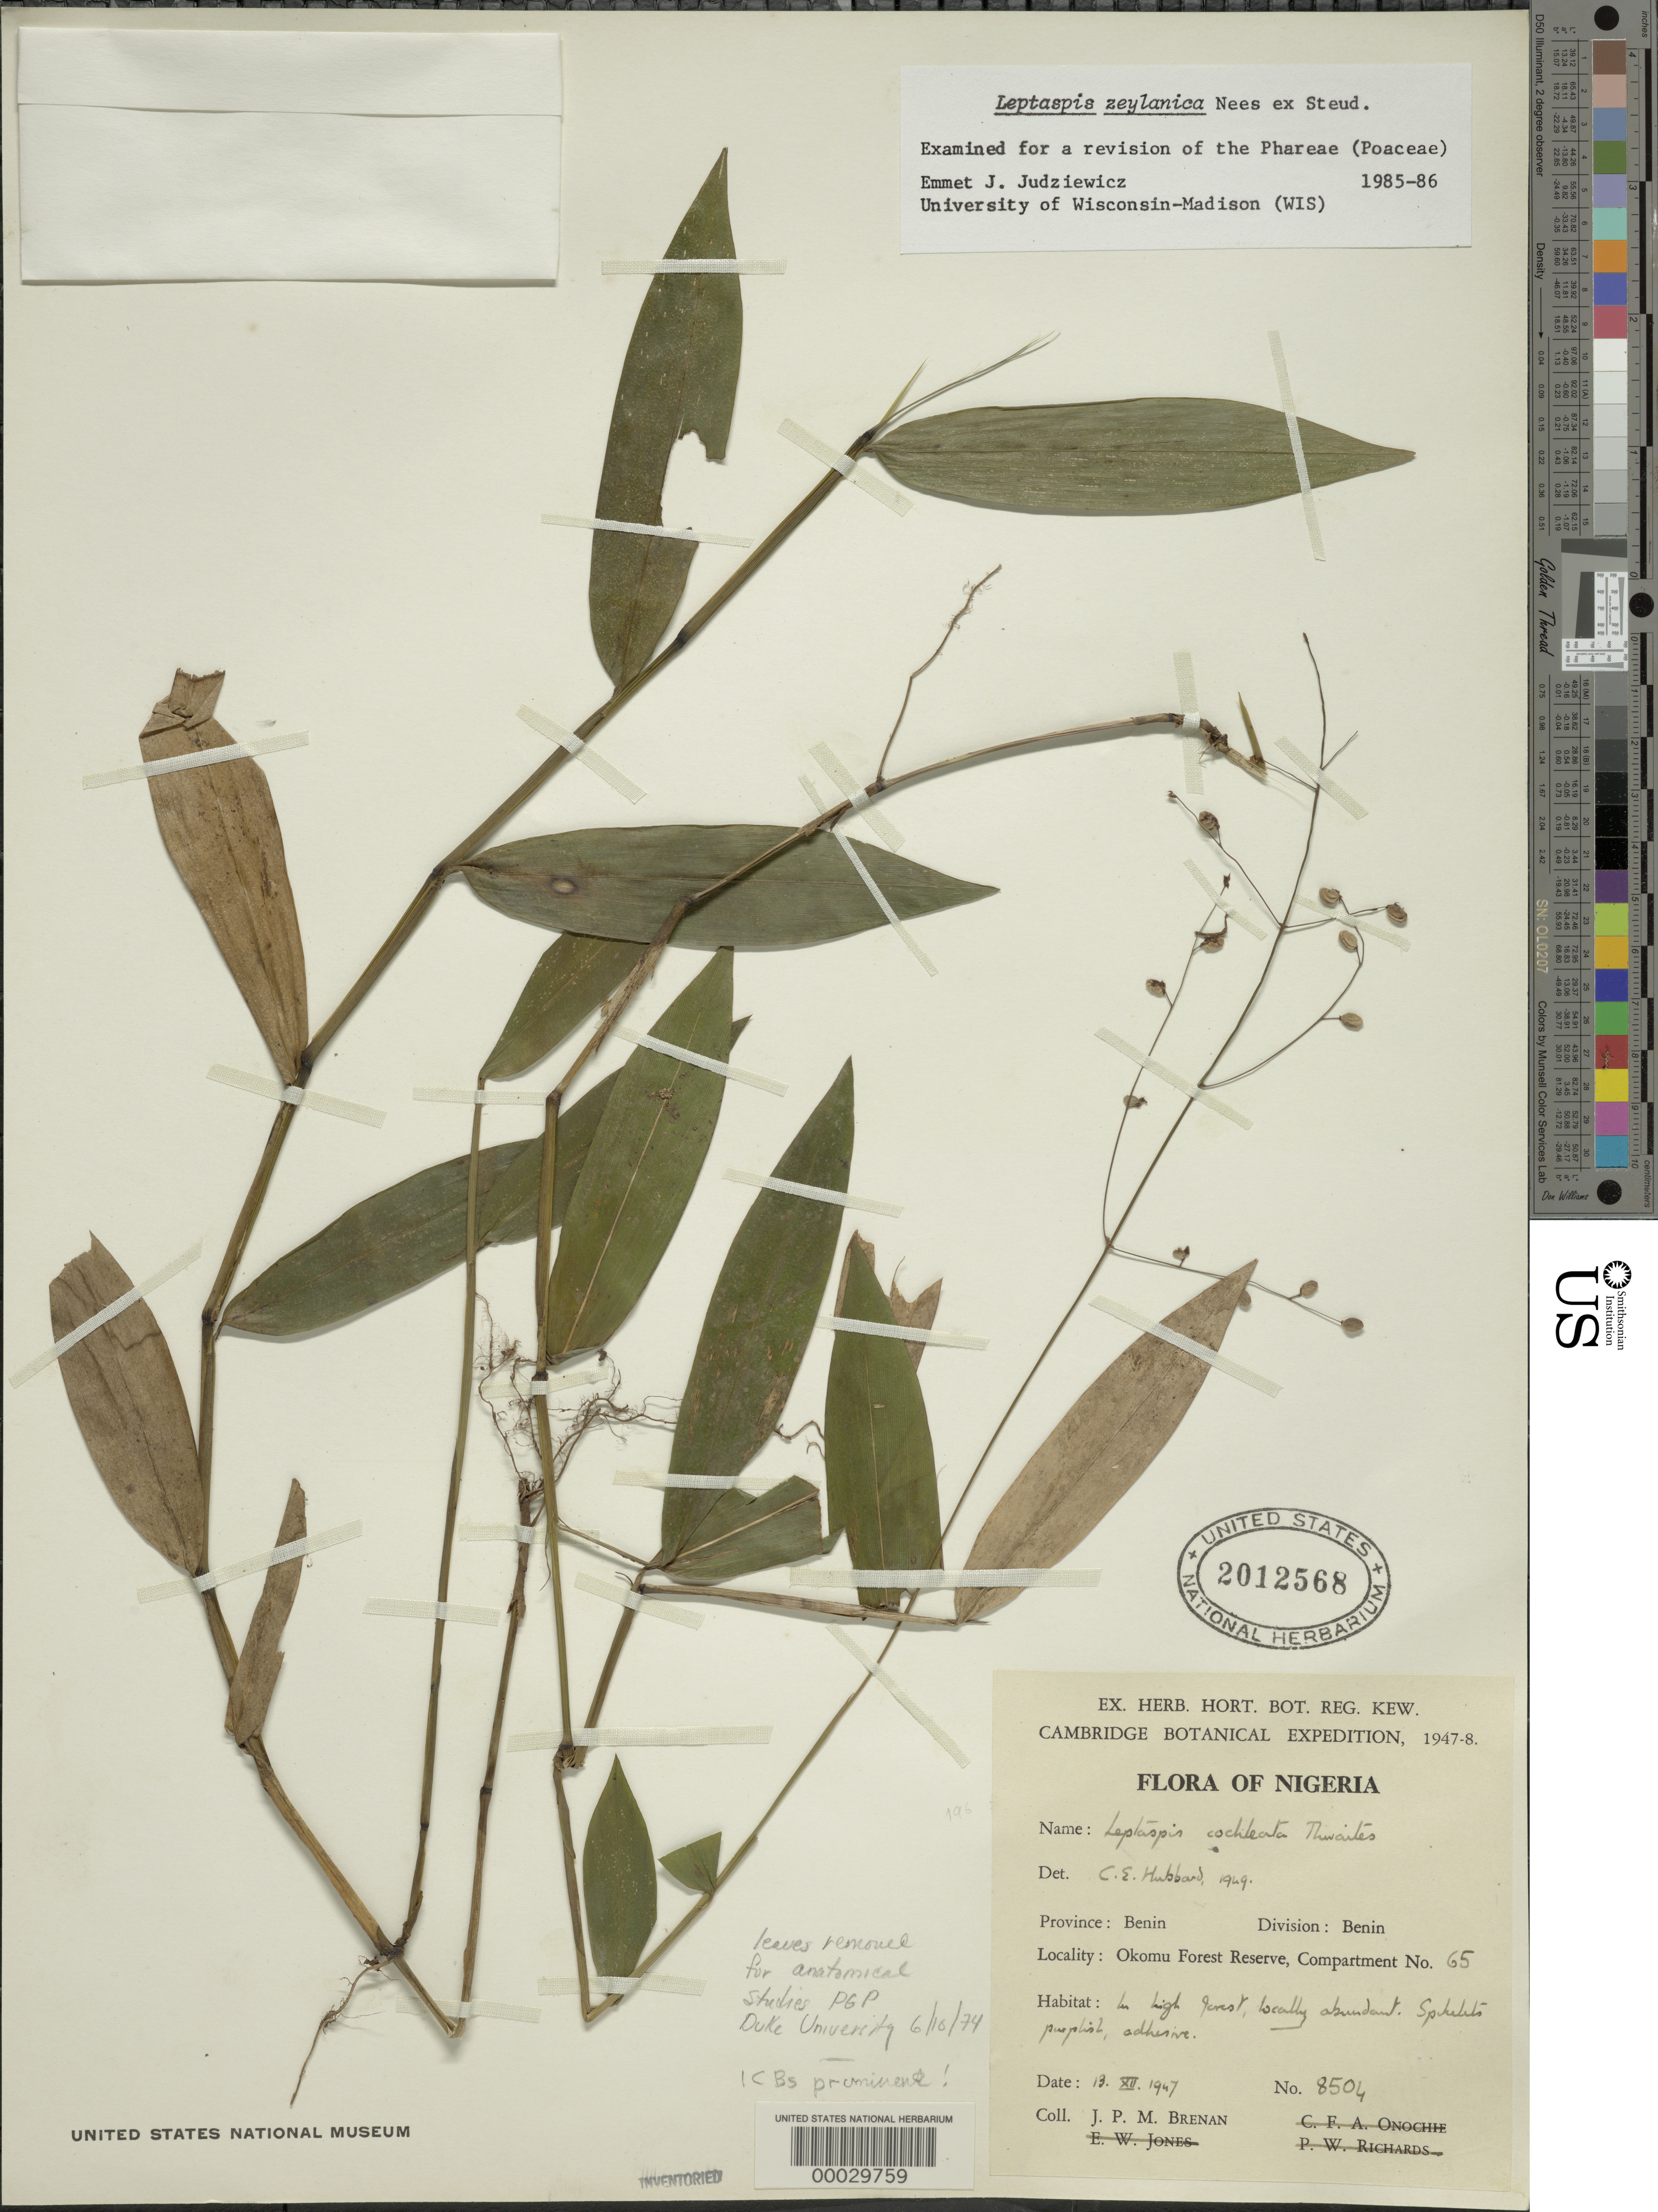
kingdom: Plantae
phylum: Tracheophyta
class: Liliopsida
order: Poales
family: Poaceae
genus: Leptaspis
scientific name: Leptaspis zeylanica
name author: Nees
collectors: J. Brenan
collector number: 8504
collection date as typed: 13 Dec 1947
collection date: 1947-12-13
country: Nigeria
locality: Benin [native area?], okomu forest reserve, compartment no. 65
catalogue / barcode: US 2012568